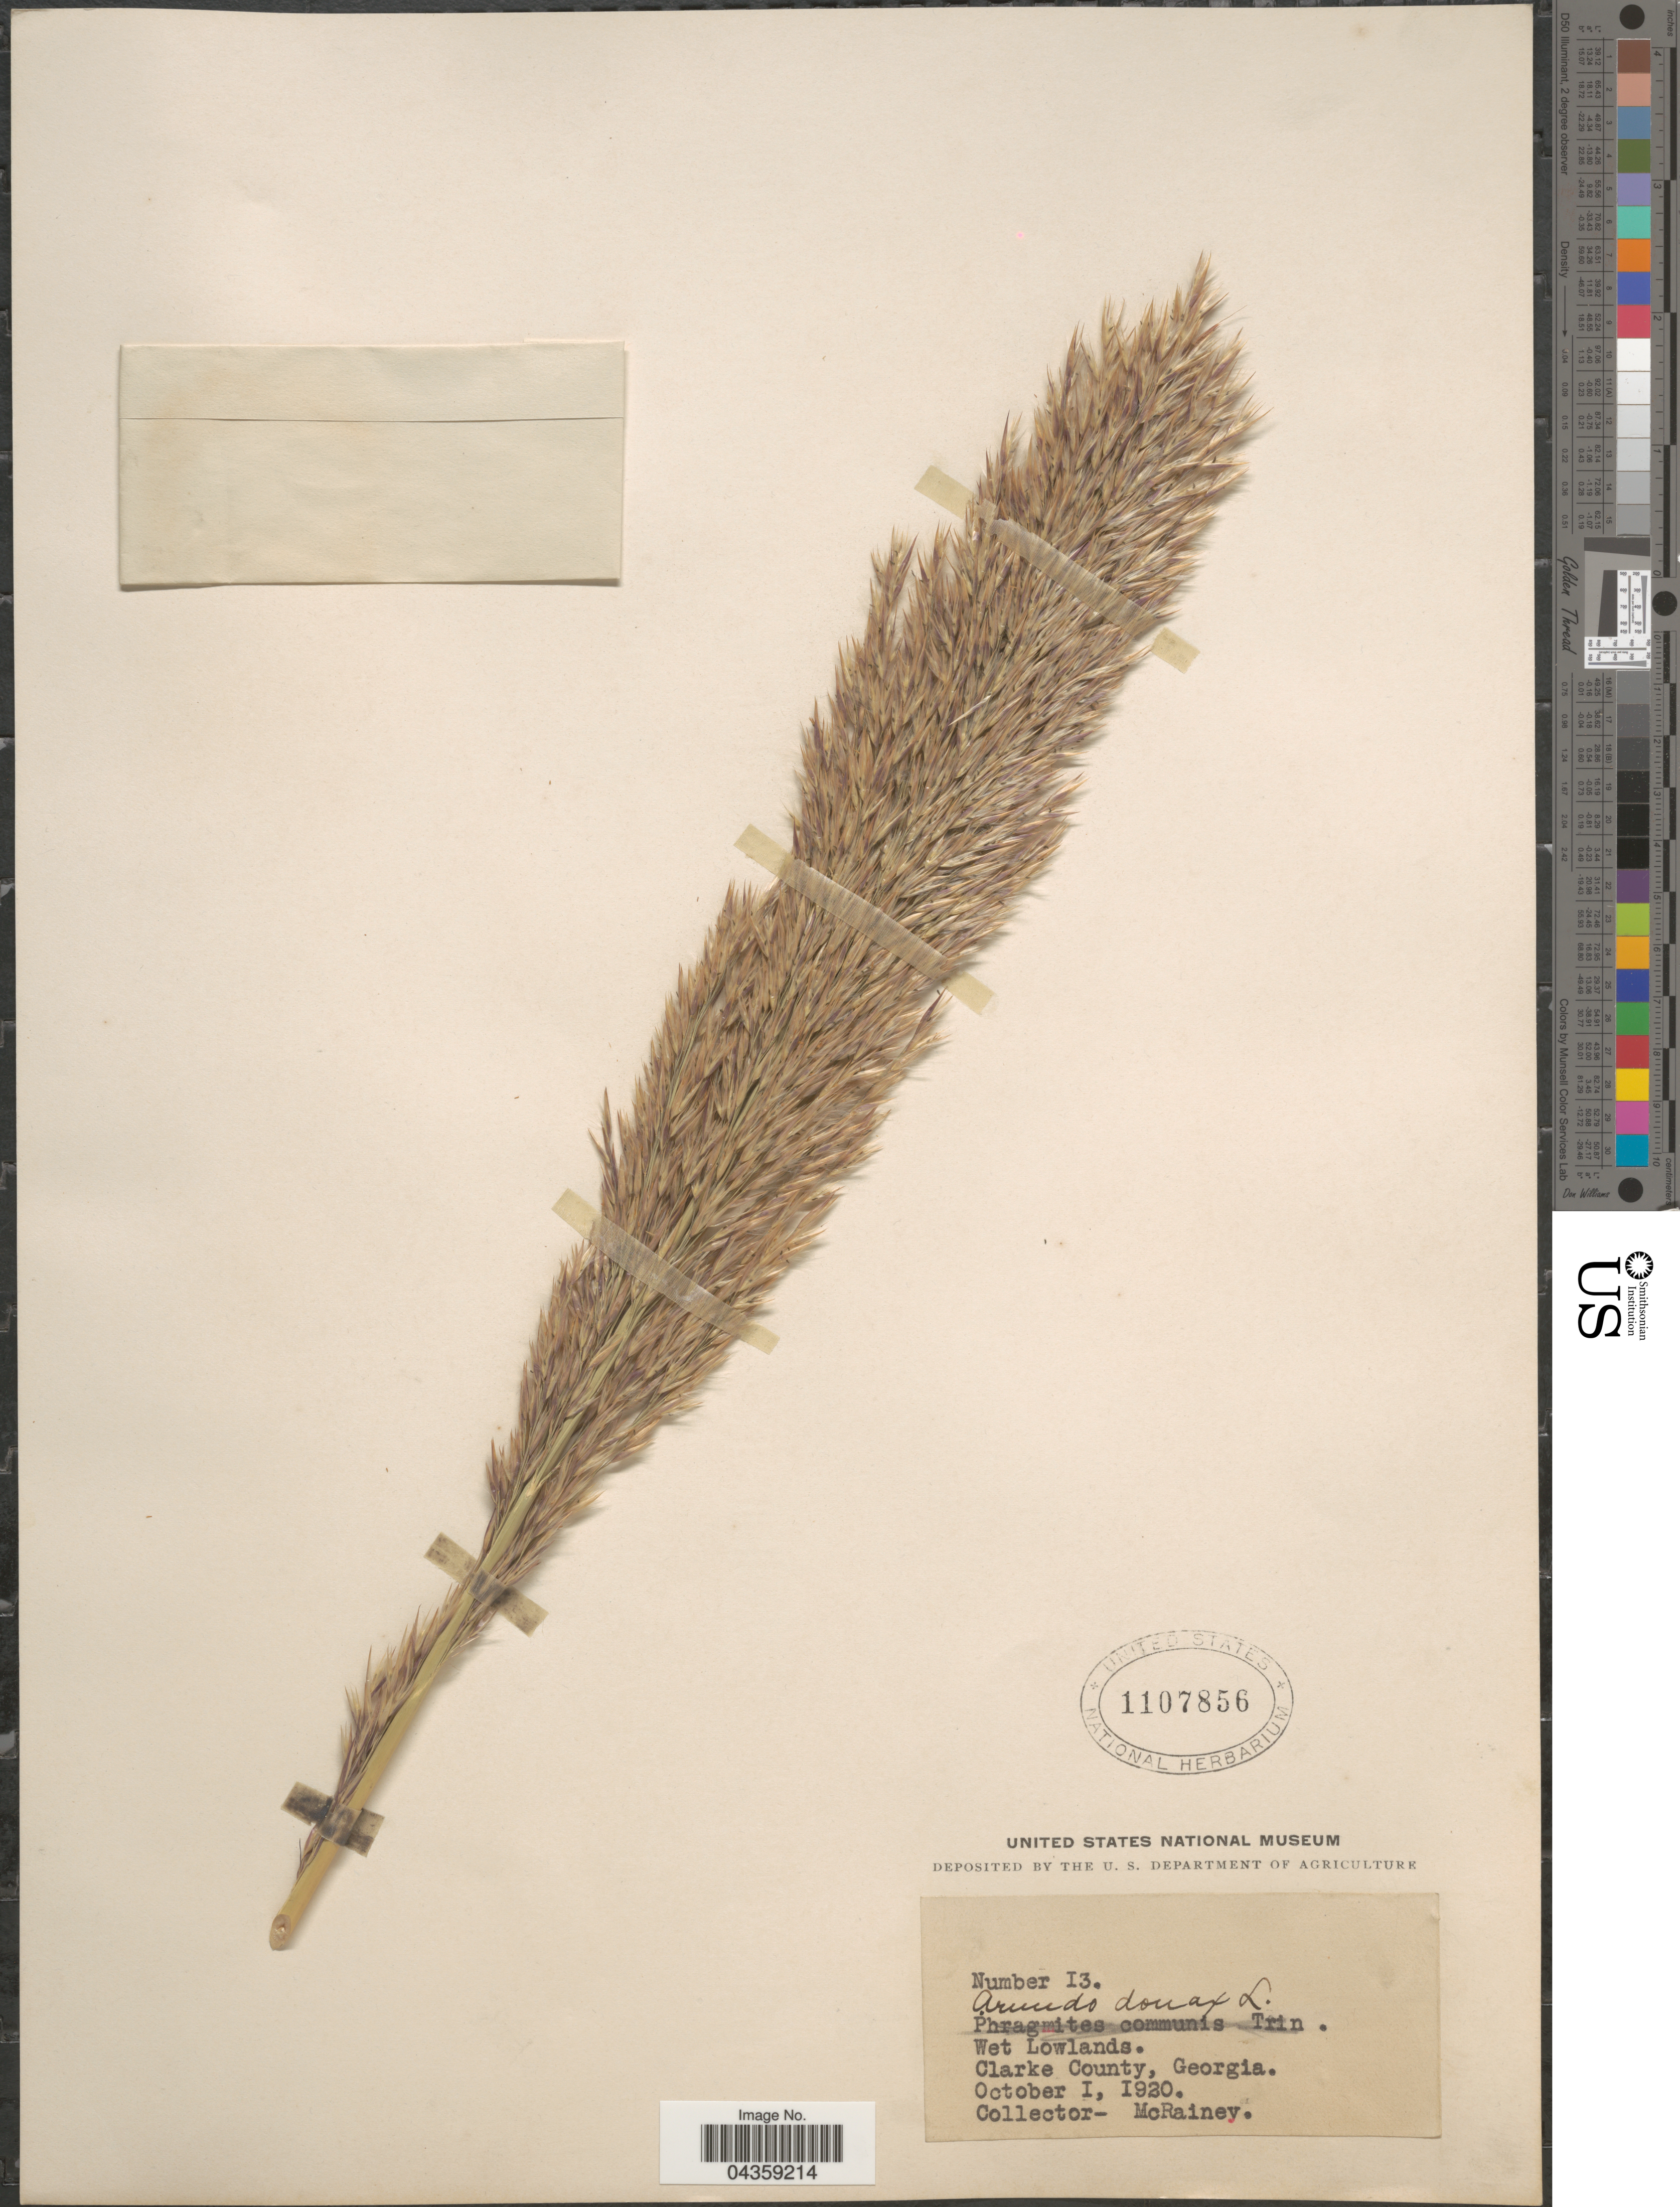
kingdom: Plantae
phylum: Tracheophyta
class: Liliopsida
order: Poales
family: Poaceae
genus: Arundo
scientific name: Arundo donax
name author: L.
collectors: McRainey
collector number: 13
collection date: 1920-10-01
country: United States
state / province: Georgia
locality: Clarke County.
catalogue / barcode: US 1107856